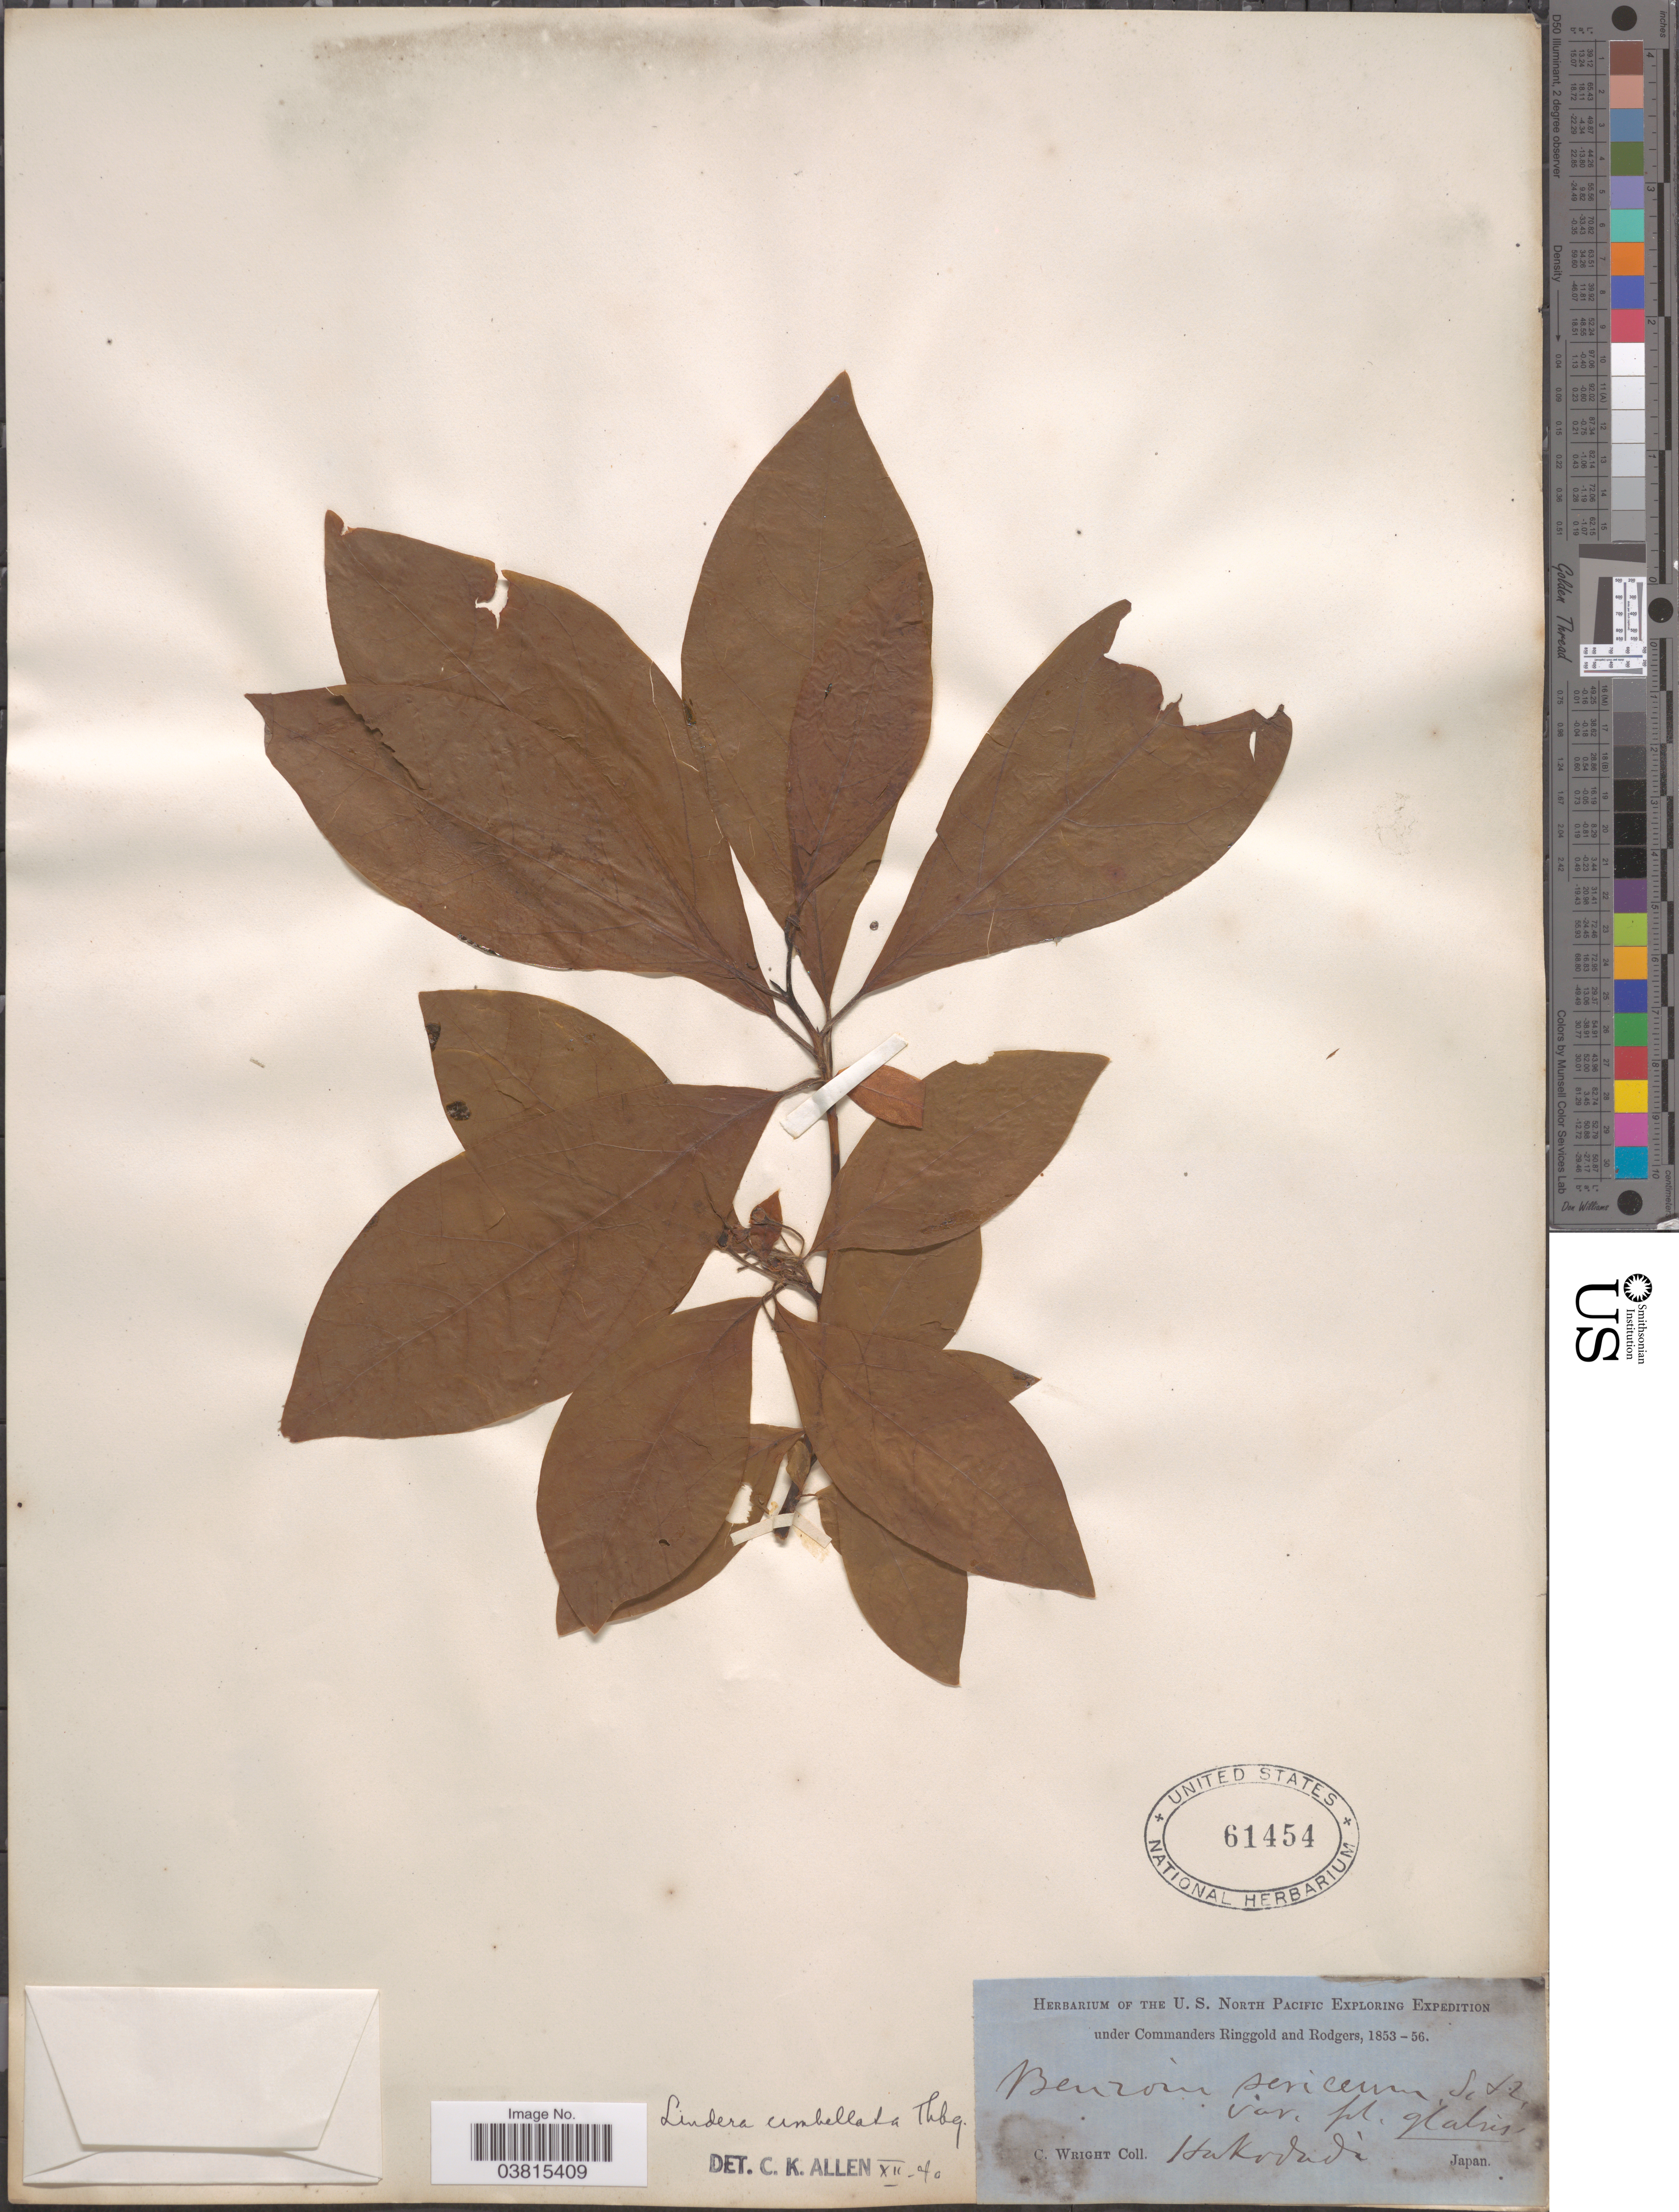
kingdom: Plantae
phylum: Tracheophyta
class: Magnoliopsida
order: Laurales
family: Lauraceae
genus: Lindera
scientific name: Lindera umbellata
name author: Thunb.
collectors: C. Wright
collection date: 1853/1856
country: Japan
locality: Hakodadi.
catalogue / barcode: US 61454